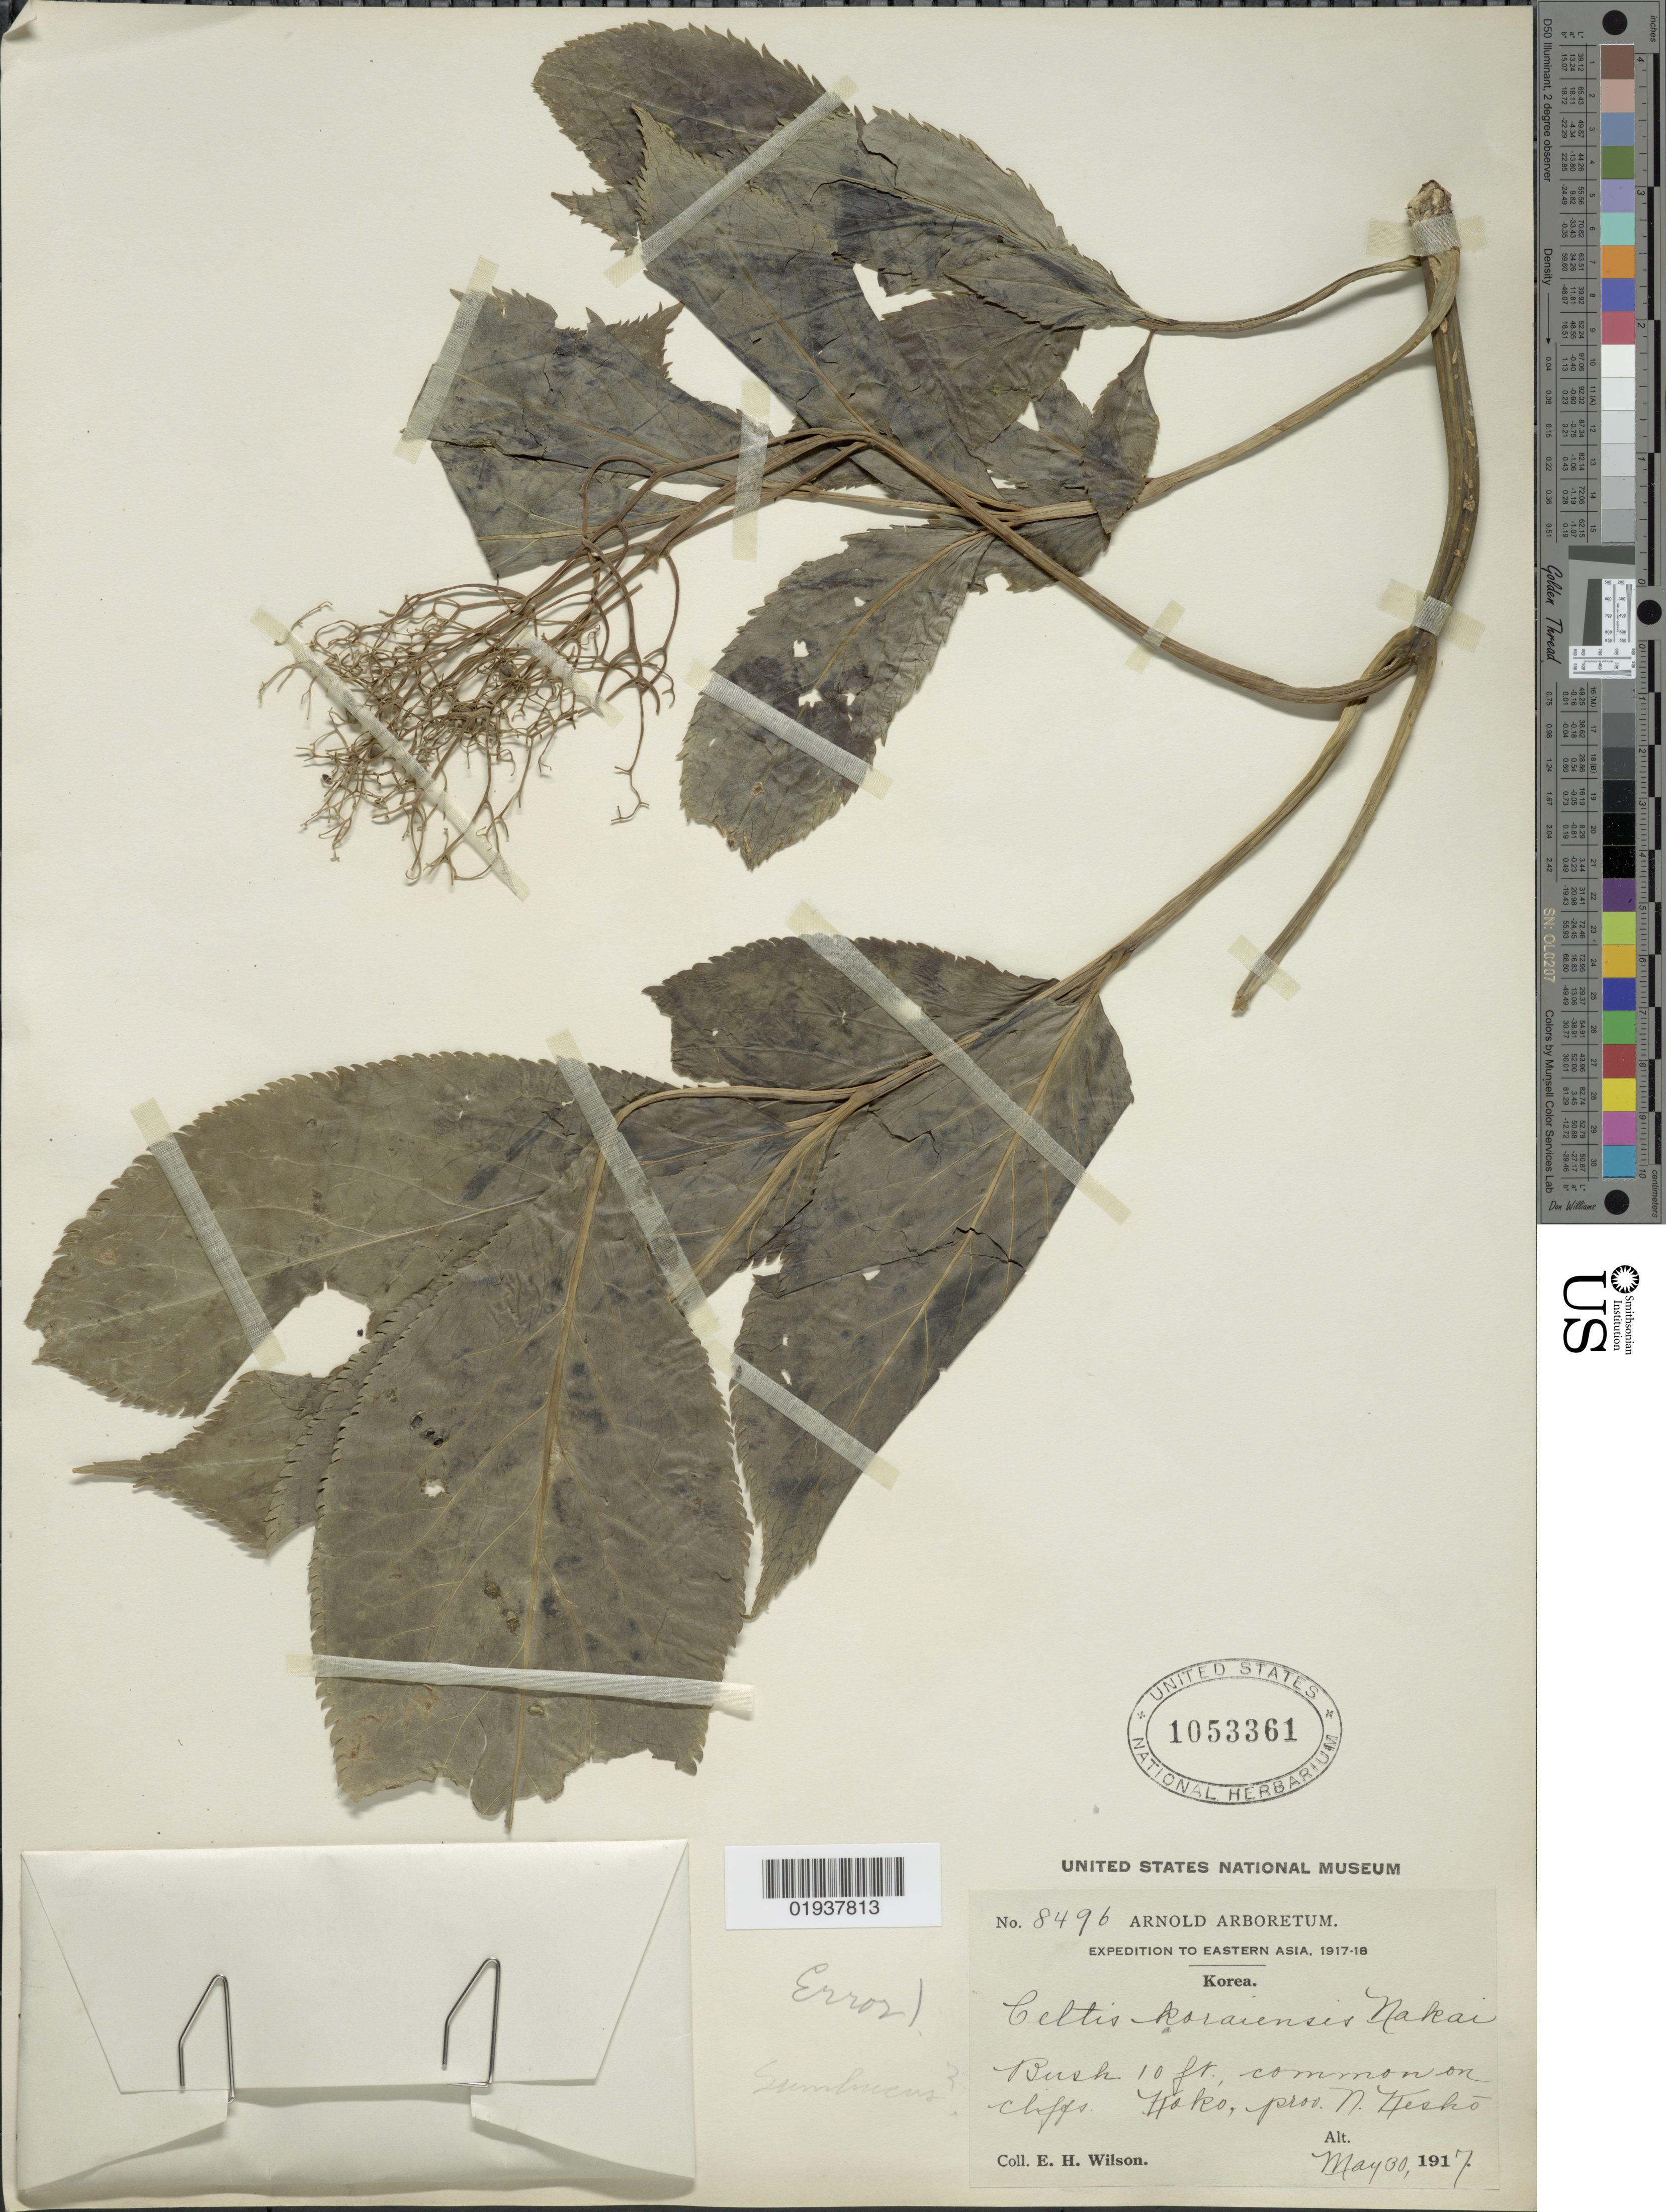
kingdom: Plantae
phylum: Tracheophyta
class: Magnoliopsida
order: Dipsacales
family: Viburnaceae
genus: Sambucus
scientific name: Sambucus sp.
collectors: E. Wilson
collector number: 8496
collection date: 1917-05-30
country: South Korea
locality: Eastern Asia. Koko, prov. N. Kesho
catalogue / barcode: US 1053361